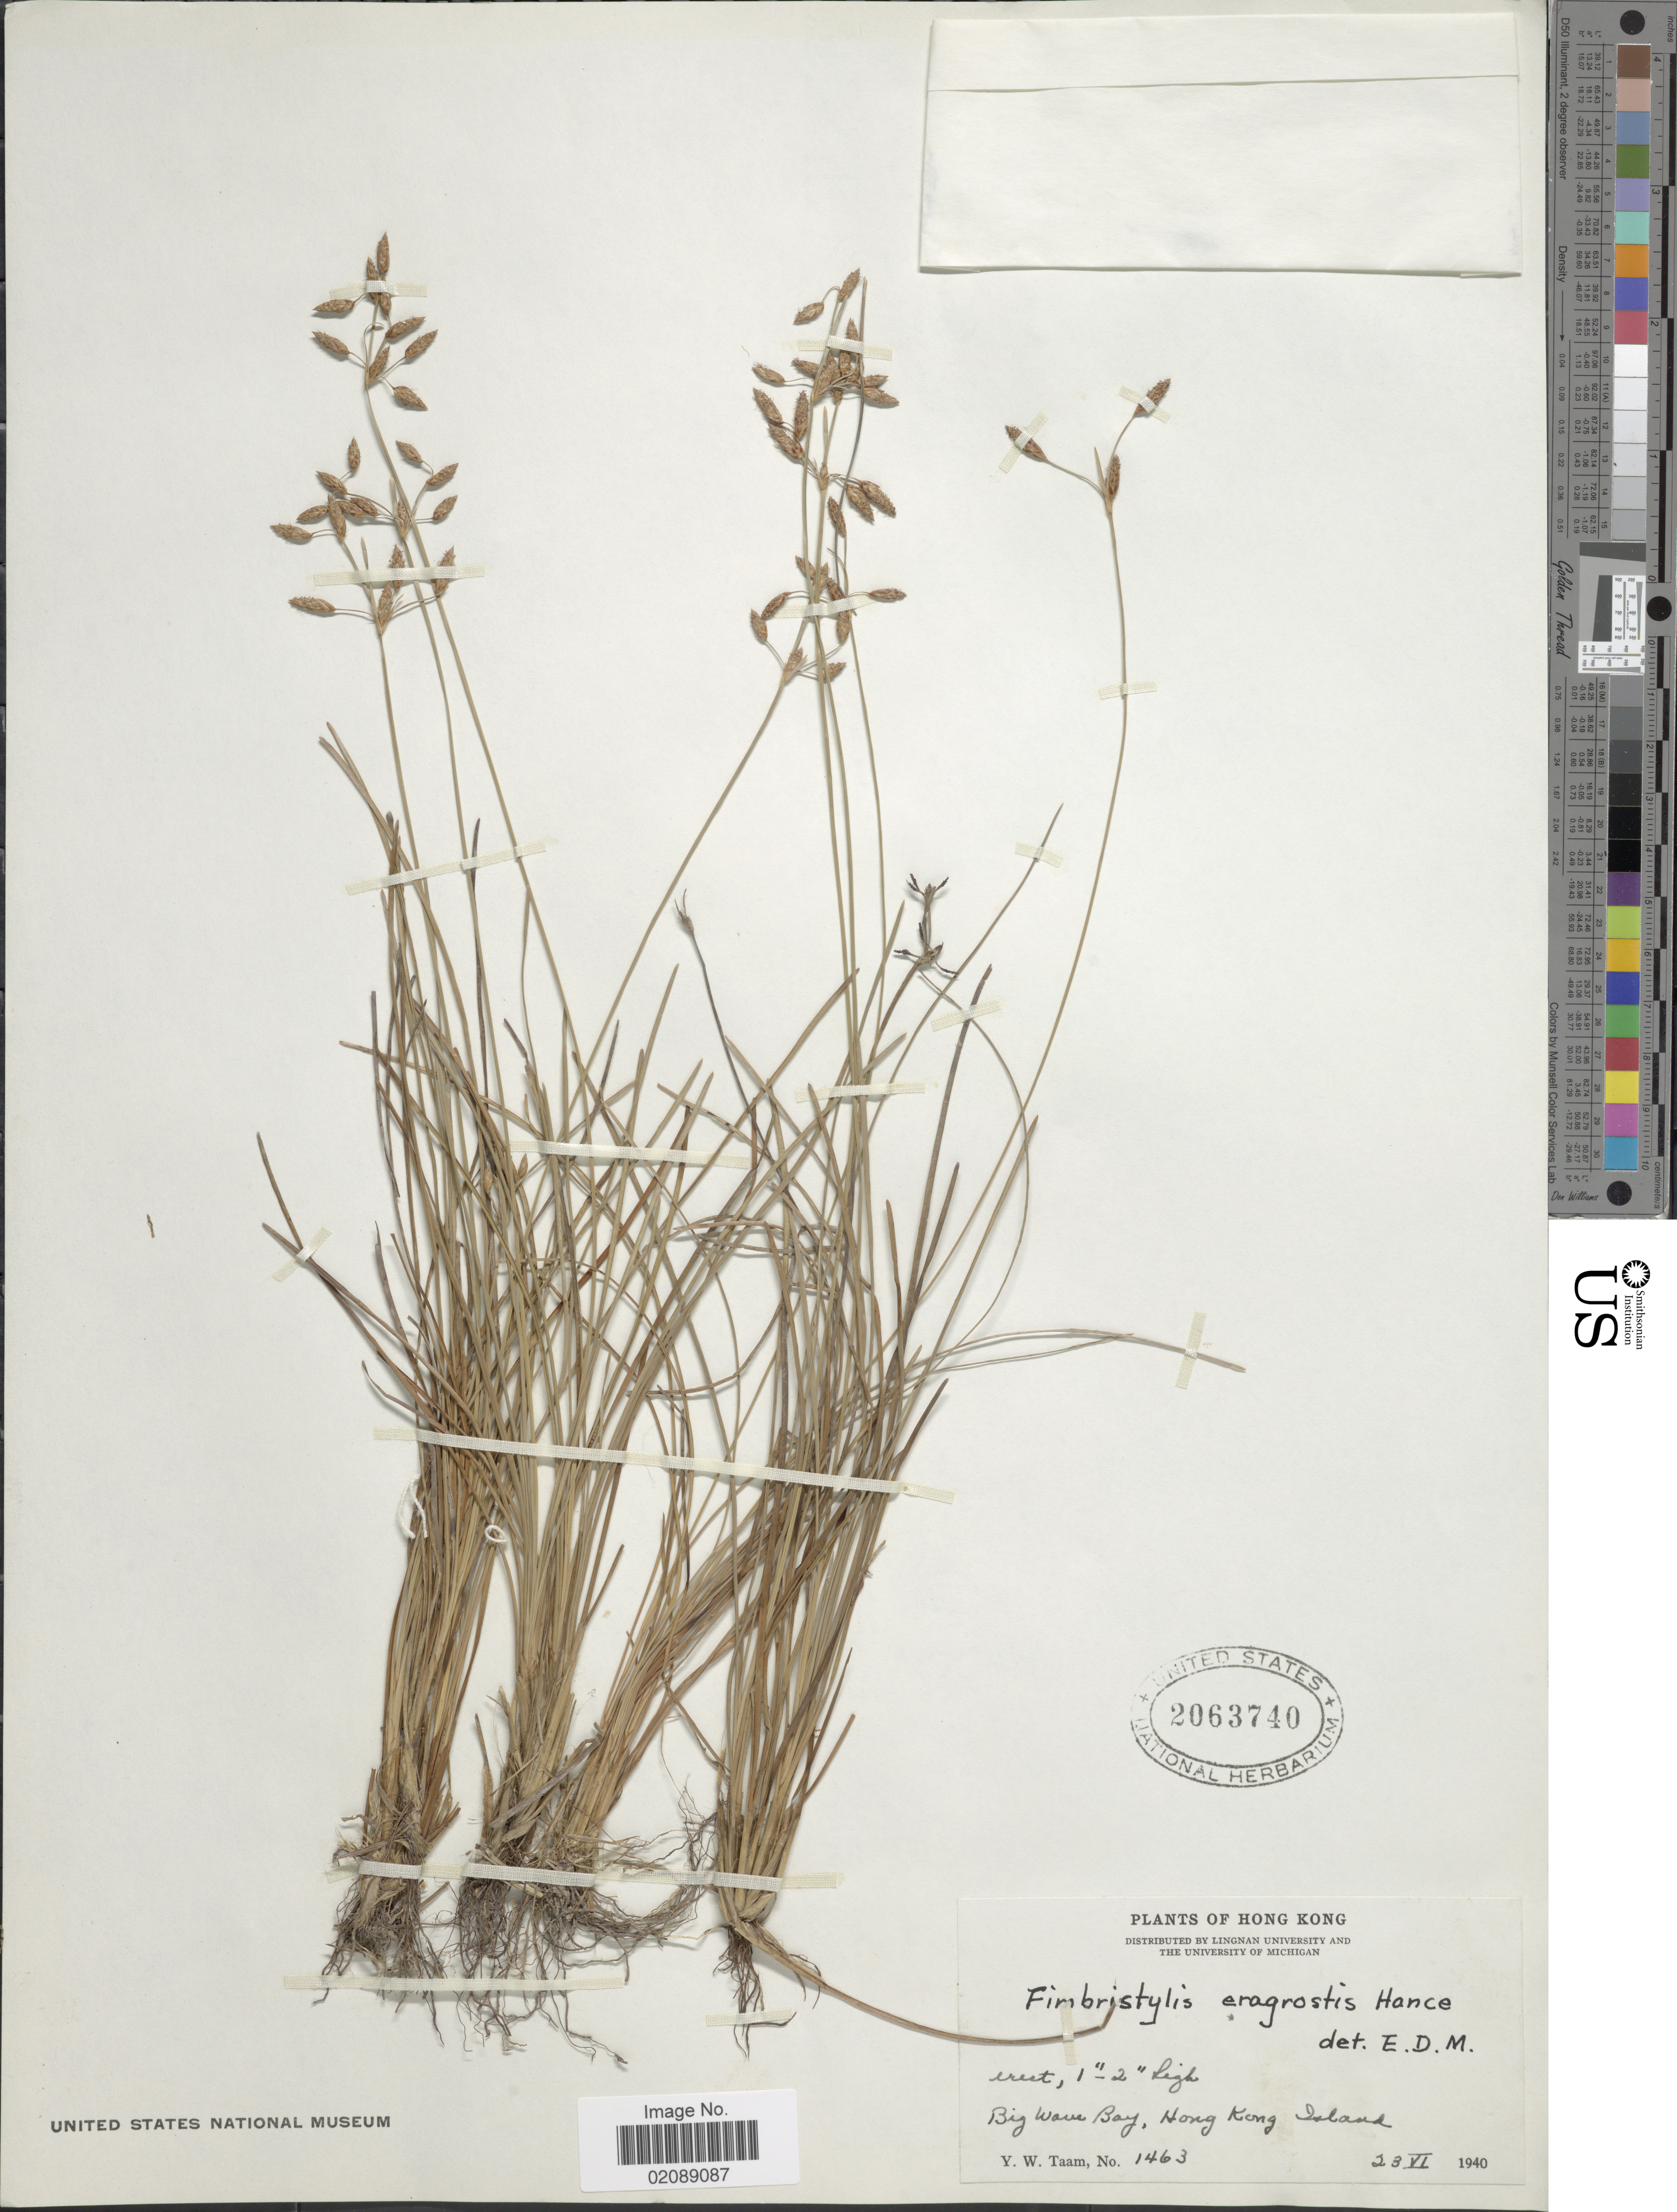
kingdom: Plantae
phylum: Tracheophyta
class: Liliopsida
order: Poales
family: Cyperaceae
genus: Fimbristylis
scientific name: Fimbristylis eragrostis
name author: (Nees) Hance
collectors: Y. W. Taam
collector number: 1463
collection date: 1940-06-23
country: China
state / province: Hong Kong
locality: Big Wave Bay, Hong Kong Island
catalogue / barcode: US 2063740